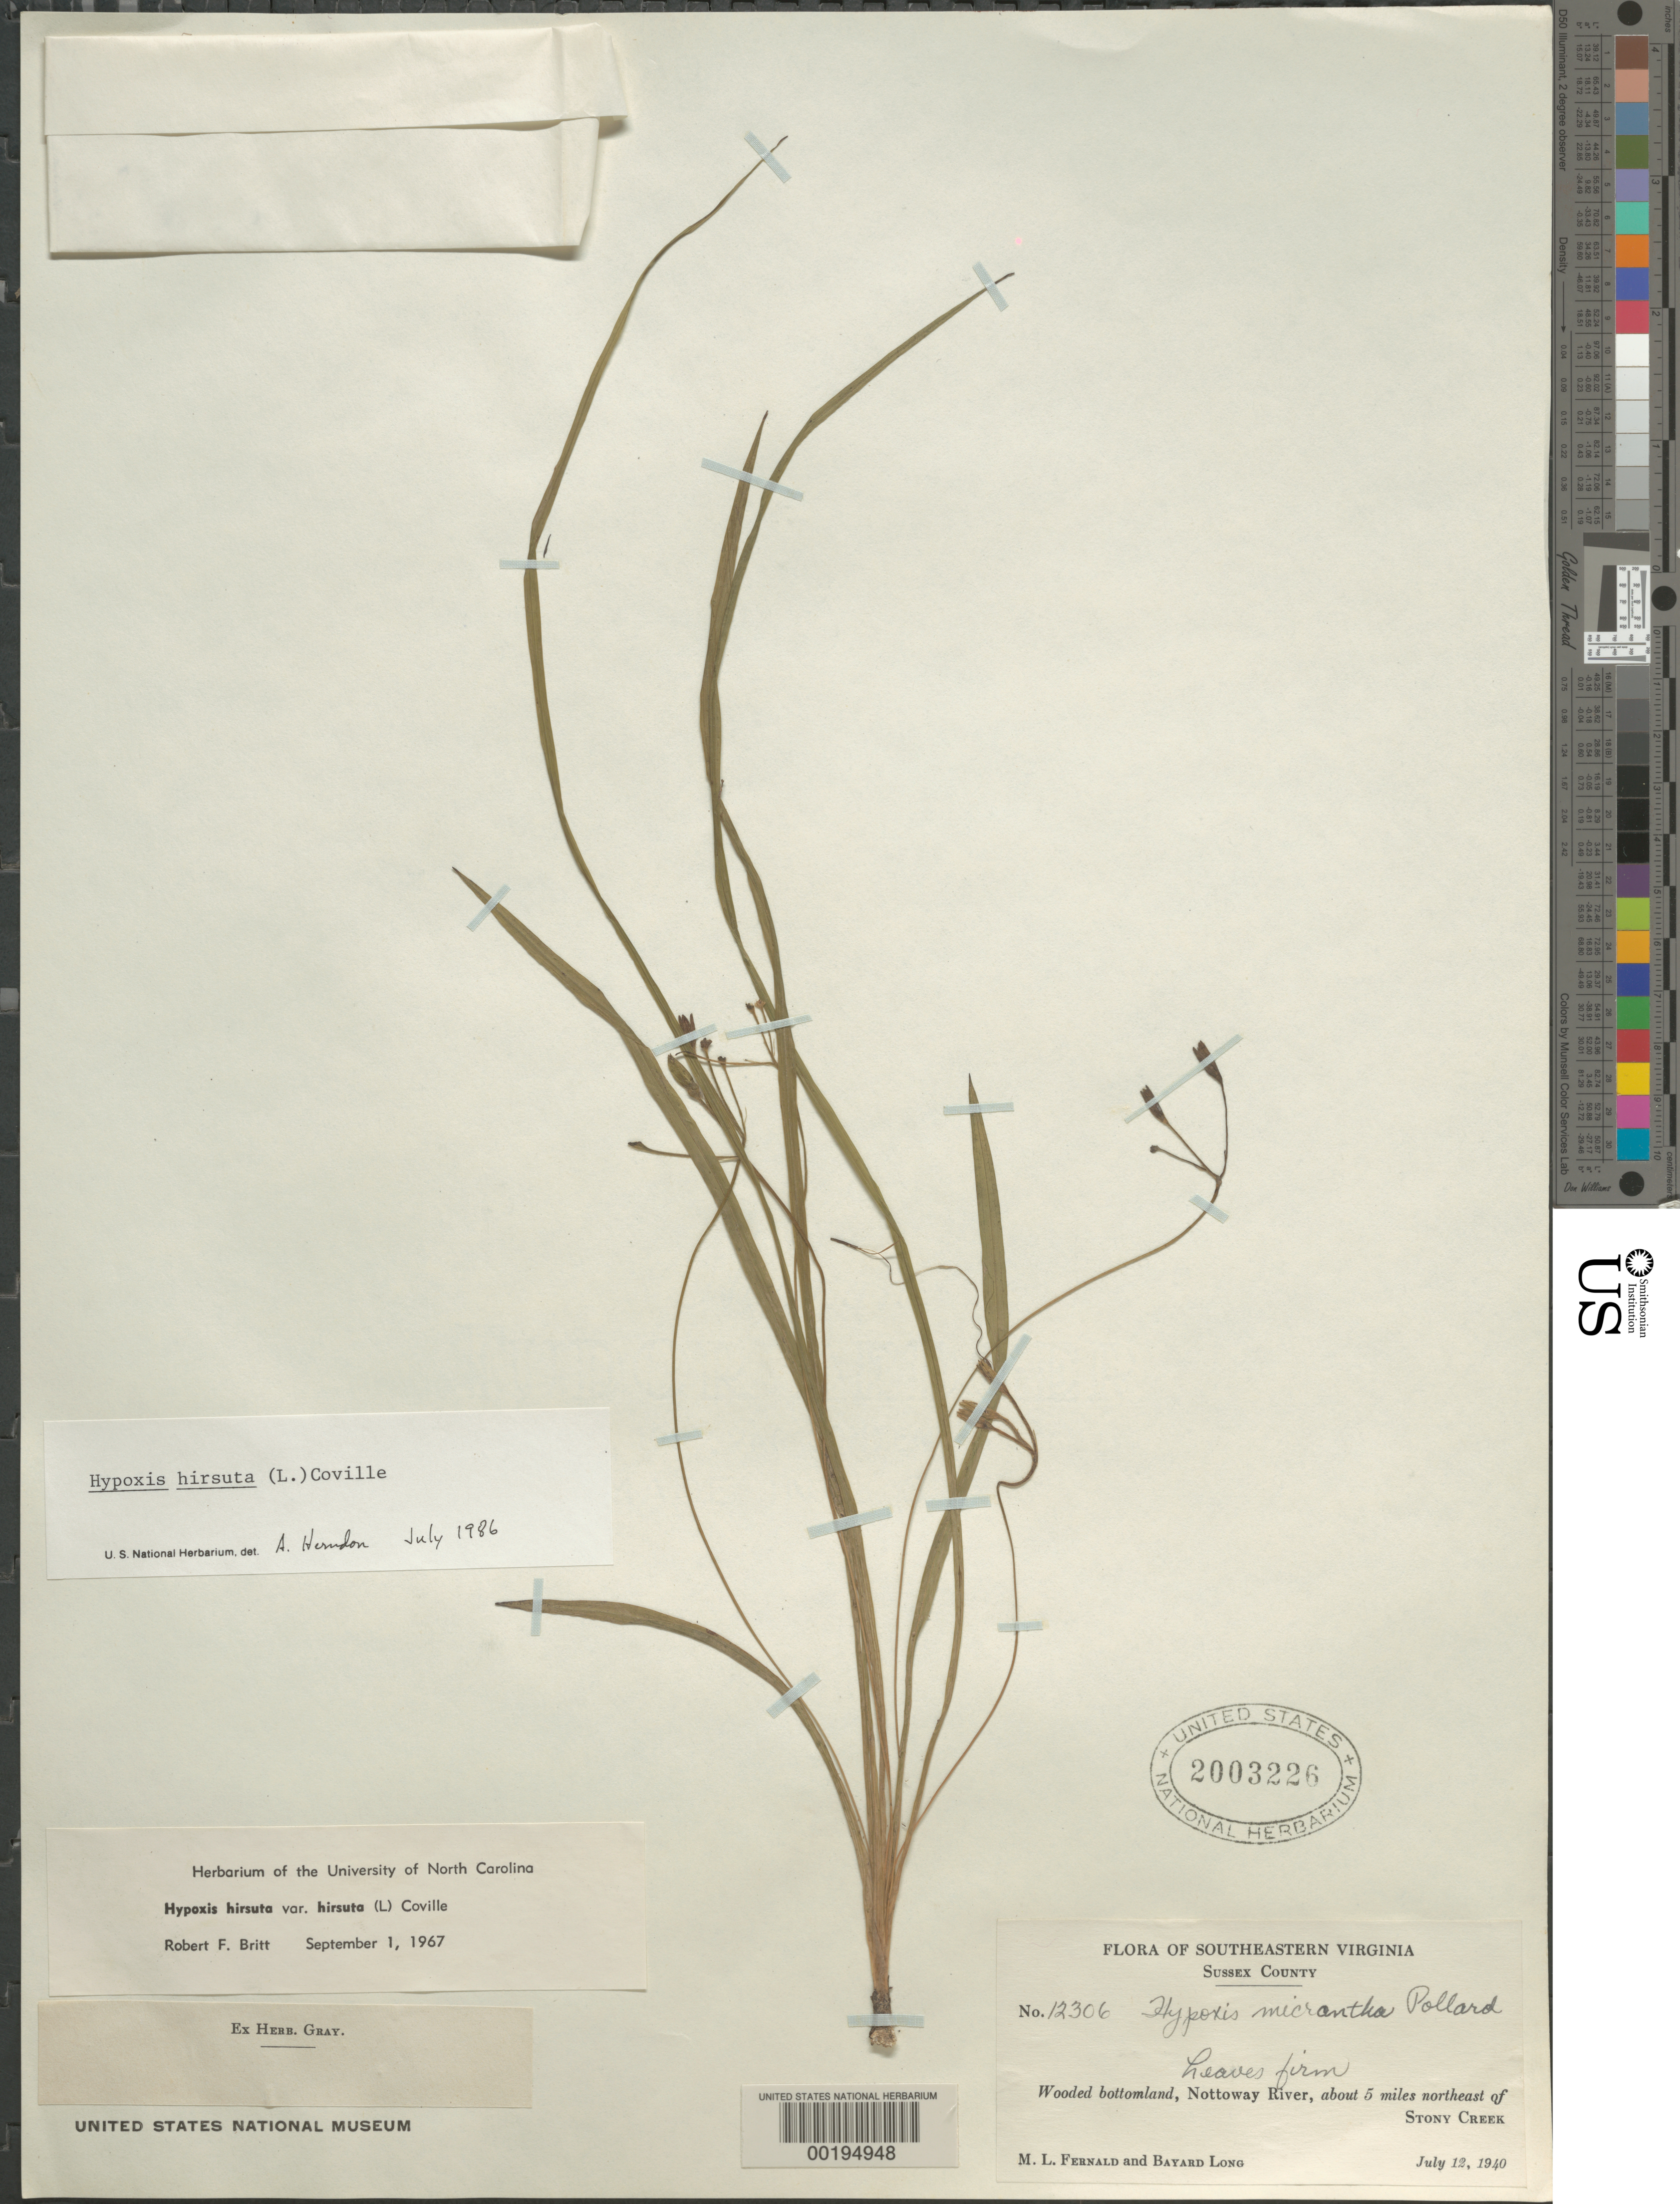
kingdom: Plantae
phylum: Tracheophyta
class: Liliopsida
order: Asparagales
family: Hypoxidaceae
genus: Hypoxis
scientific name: Hypoxis hirsuta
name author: (L.) Coville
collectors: M. L. Fernald & B. H. Long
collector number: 12306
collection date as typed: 12 Jul 1940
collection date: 1940-07-12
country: United States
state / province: Virginia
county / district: Sussex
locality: Nottoway river about 5 mi ne of stony creek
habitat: Wooded bottomland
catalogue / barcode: US 2003226